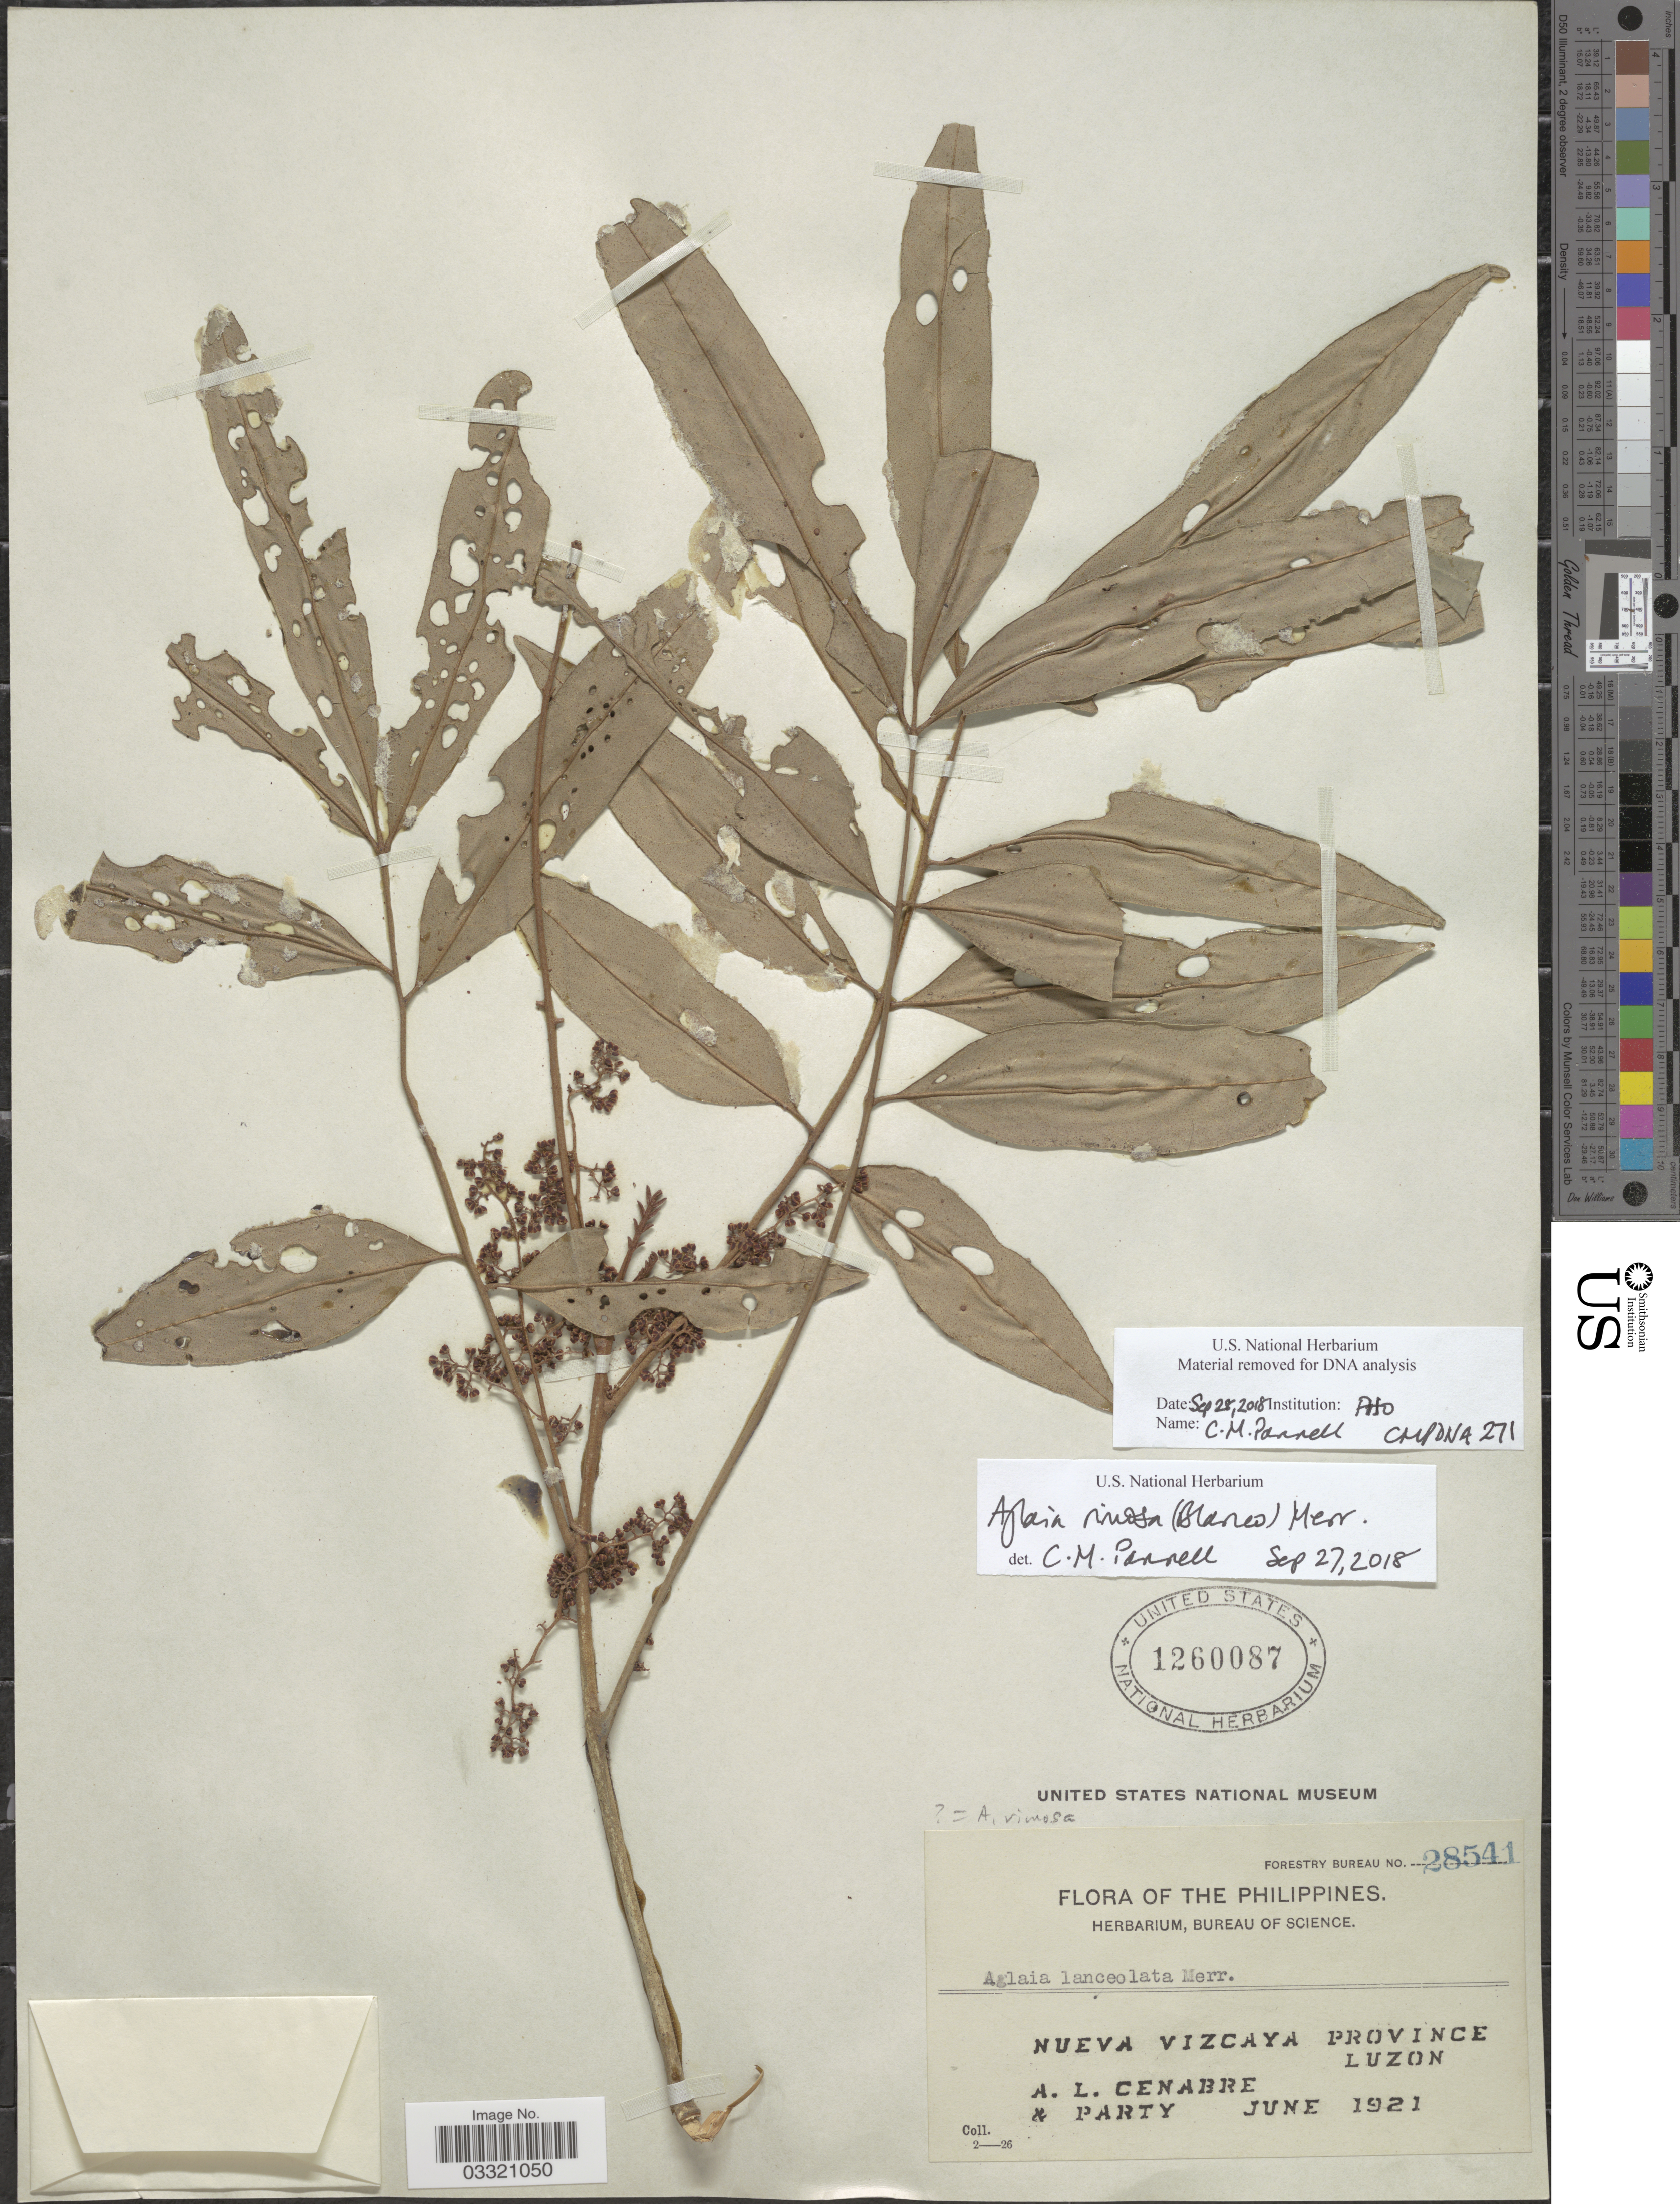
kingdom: Plantae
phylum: Tracheophyta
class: Magnoliopsida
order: Sapindales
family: Meliaceae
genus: Aglaia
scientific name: Aglaia rimosa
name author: (Blanco) Merr.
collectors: A. Cenabre & Party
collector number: Forestry Bureau 28541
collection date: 1921-06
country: Philippines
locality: Nueva Vizcaya Province, Luzon.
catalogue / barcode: US 1260087